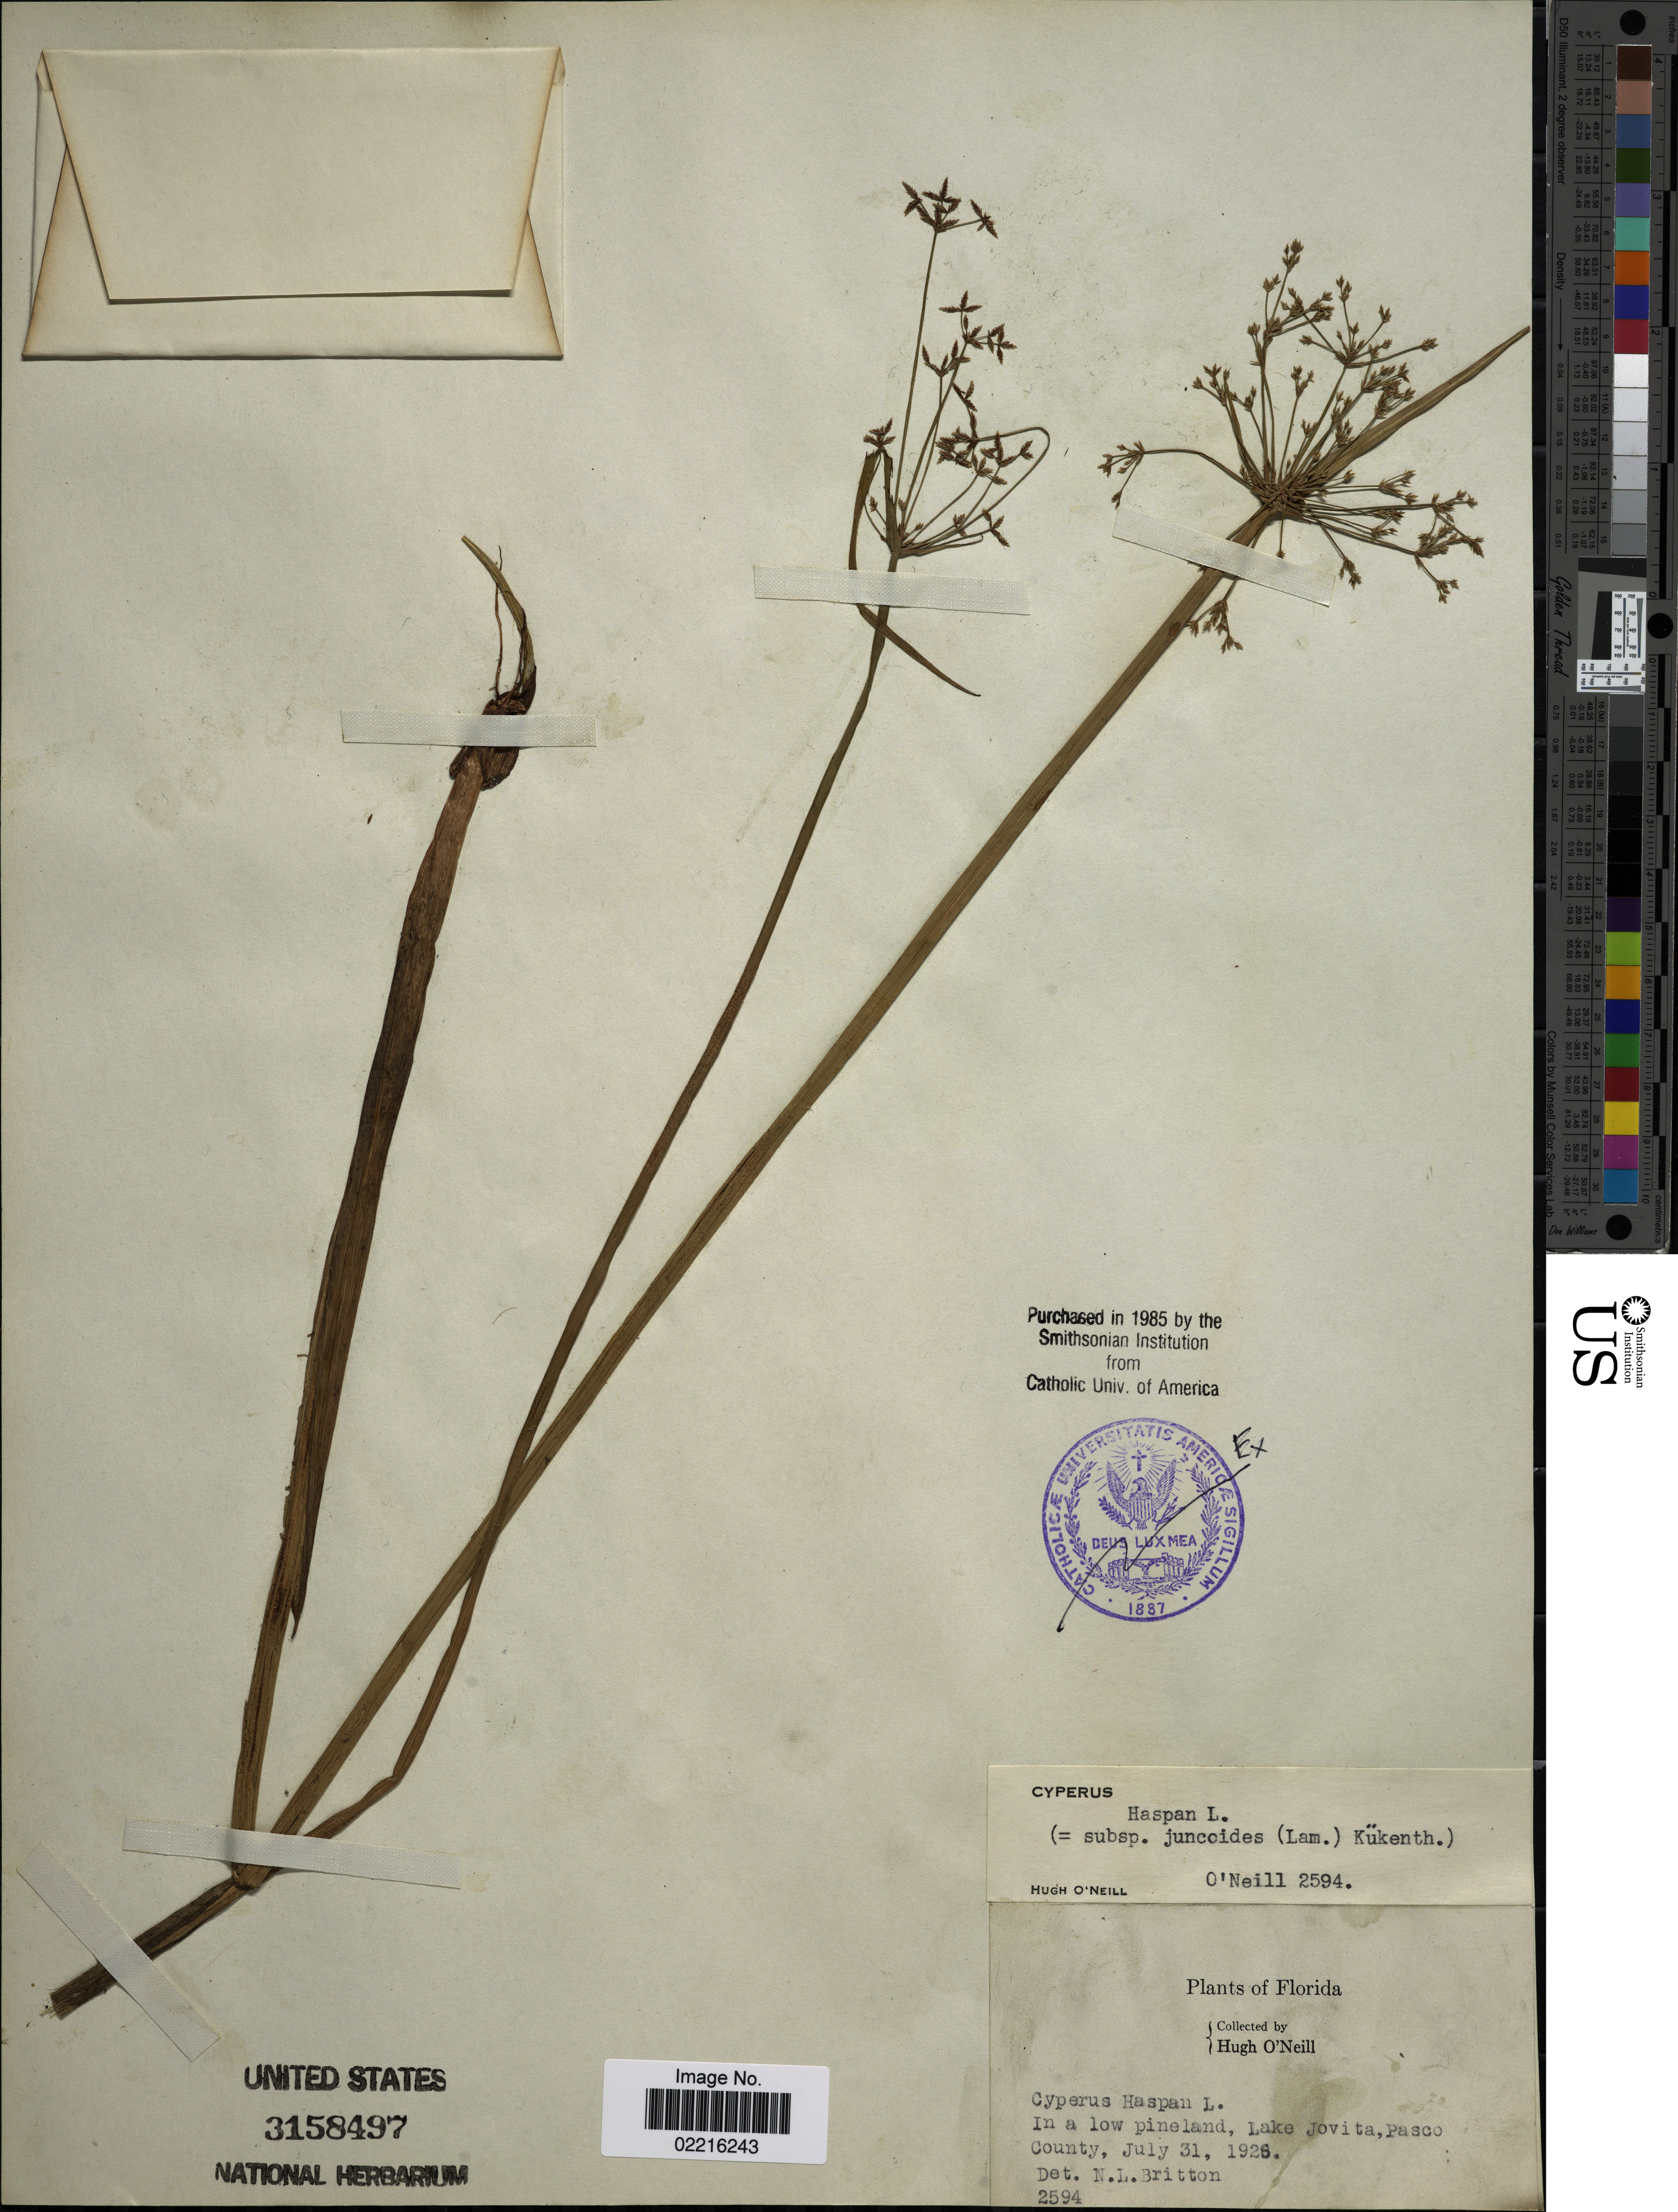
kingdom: Plantae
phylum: Tracheophyta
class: Liliopsida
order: Poales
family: Cyperaceae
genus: Cyperus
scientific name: Cyperus haspan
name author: L.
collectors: H. O'Neill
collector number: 2594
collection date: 1926-07-31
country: United States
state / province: Florida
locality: Lake Jovita, Pasco County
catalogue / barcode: US 3158497